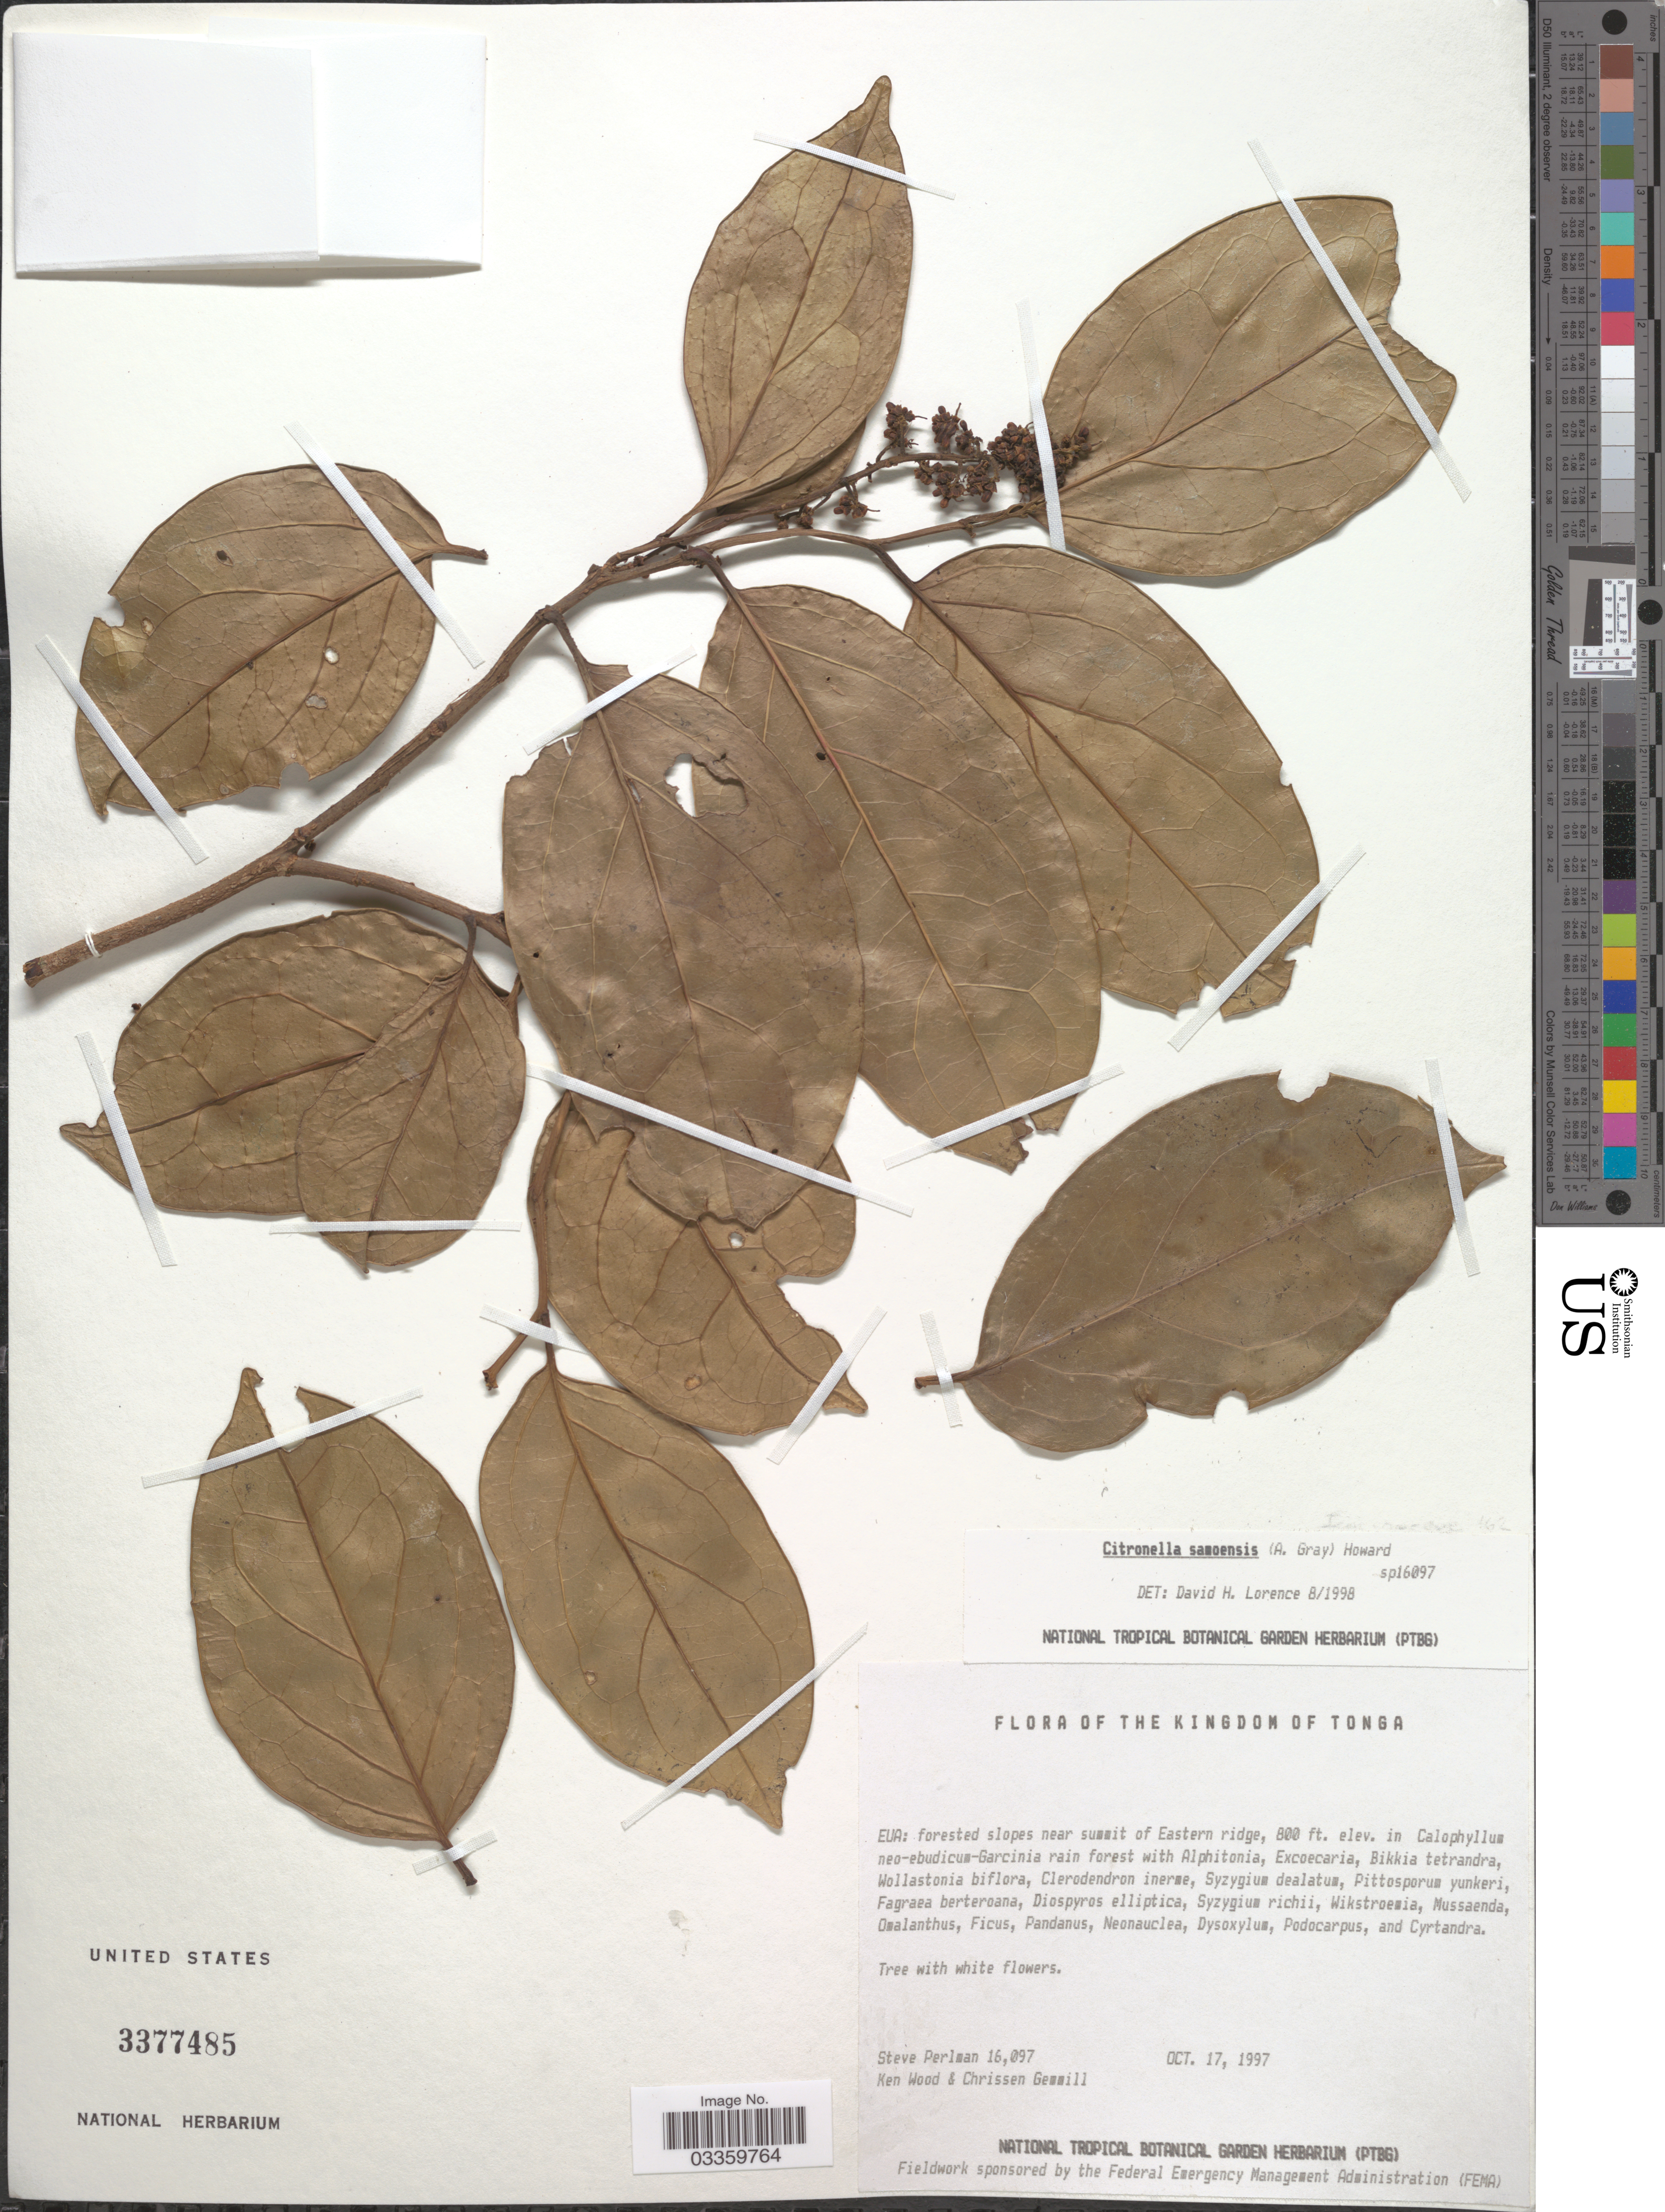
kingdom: Plantae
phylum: Tracheophyta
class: Magnoliopsida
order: Cardiopteridales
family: Cardiopteridaceae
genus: Citronella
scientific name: Citronella samoensis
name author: (A. Gray) R.A. Howard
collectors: S. Perlman, K. Wood & C. Gemmill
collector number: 16097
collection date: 1997-10-17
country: Tonga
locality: Eua: forested slopes near summit of Eastern ridge.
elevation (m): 244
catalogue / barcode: US 3377485